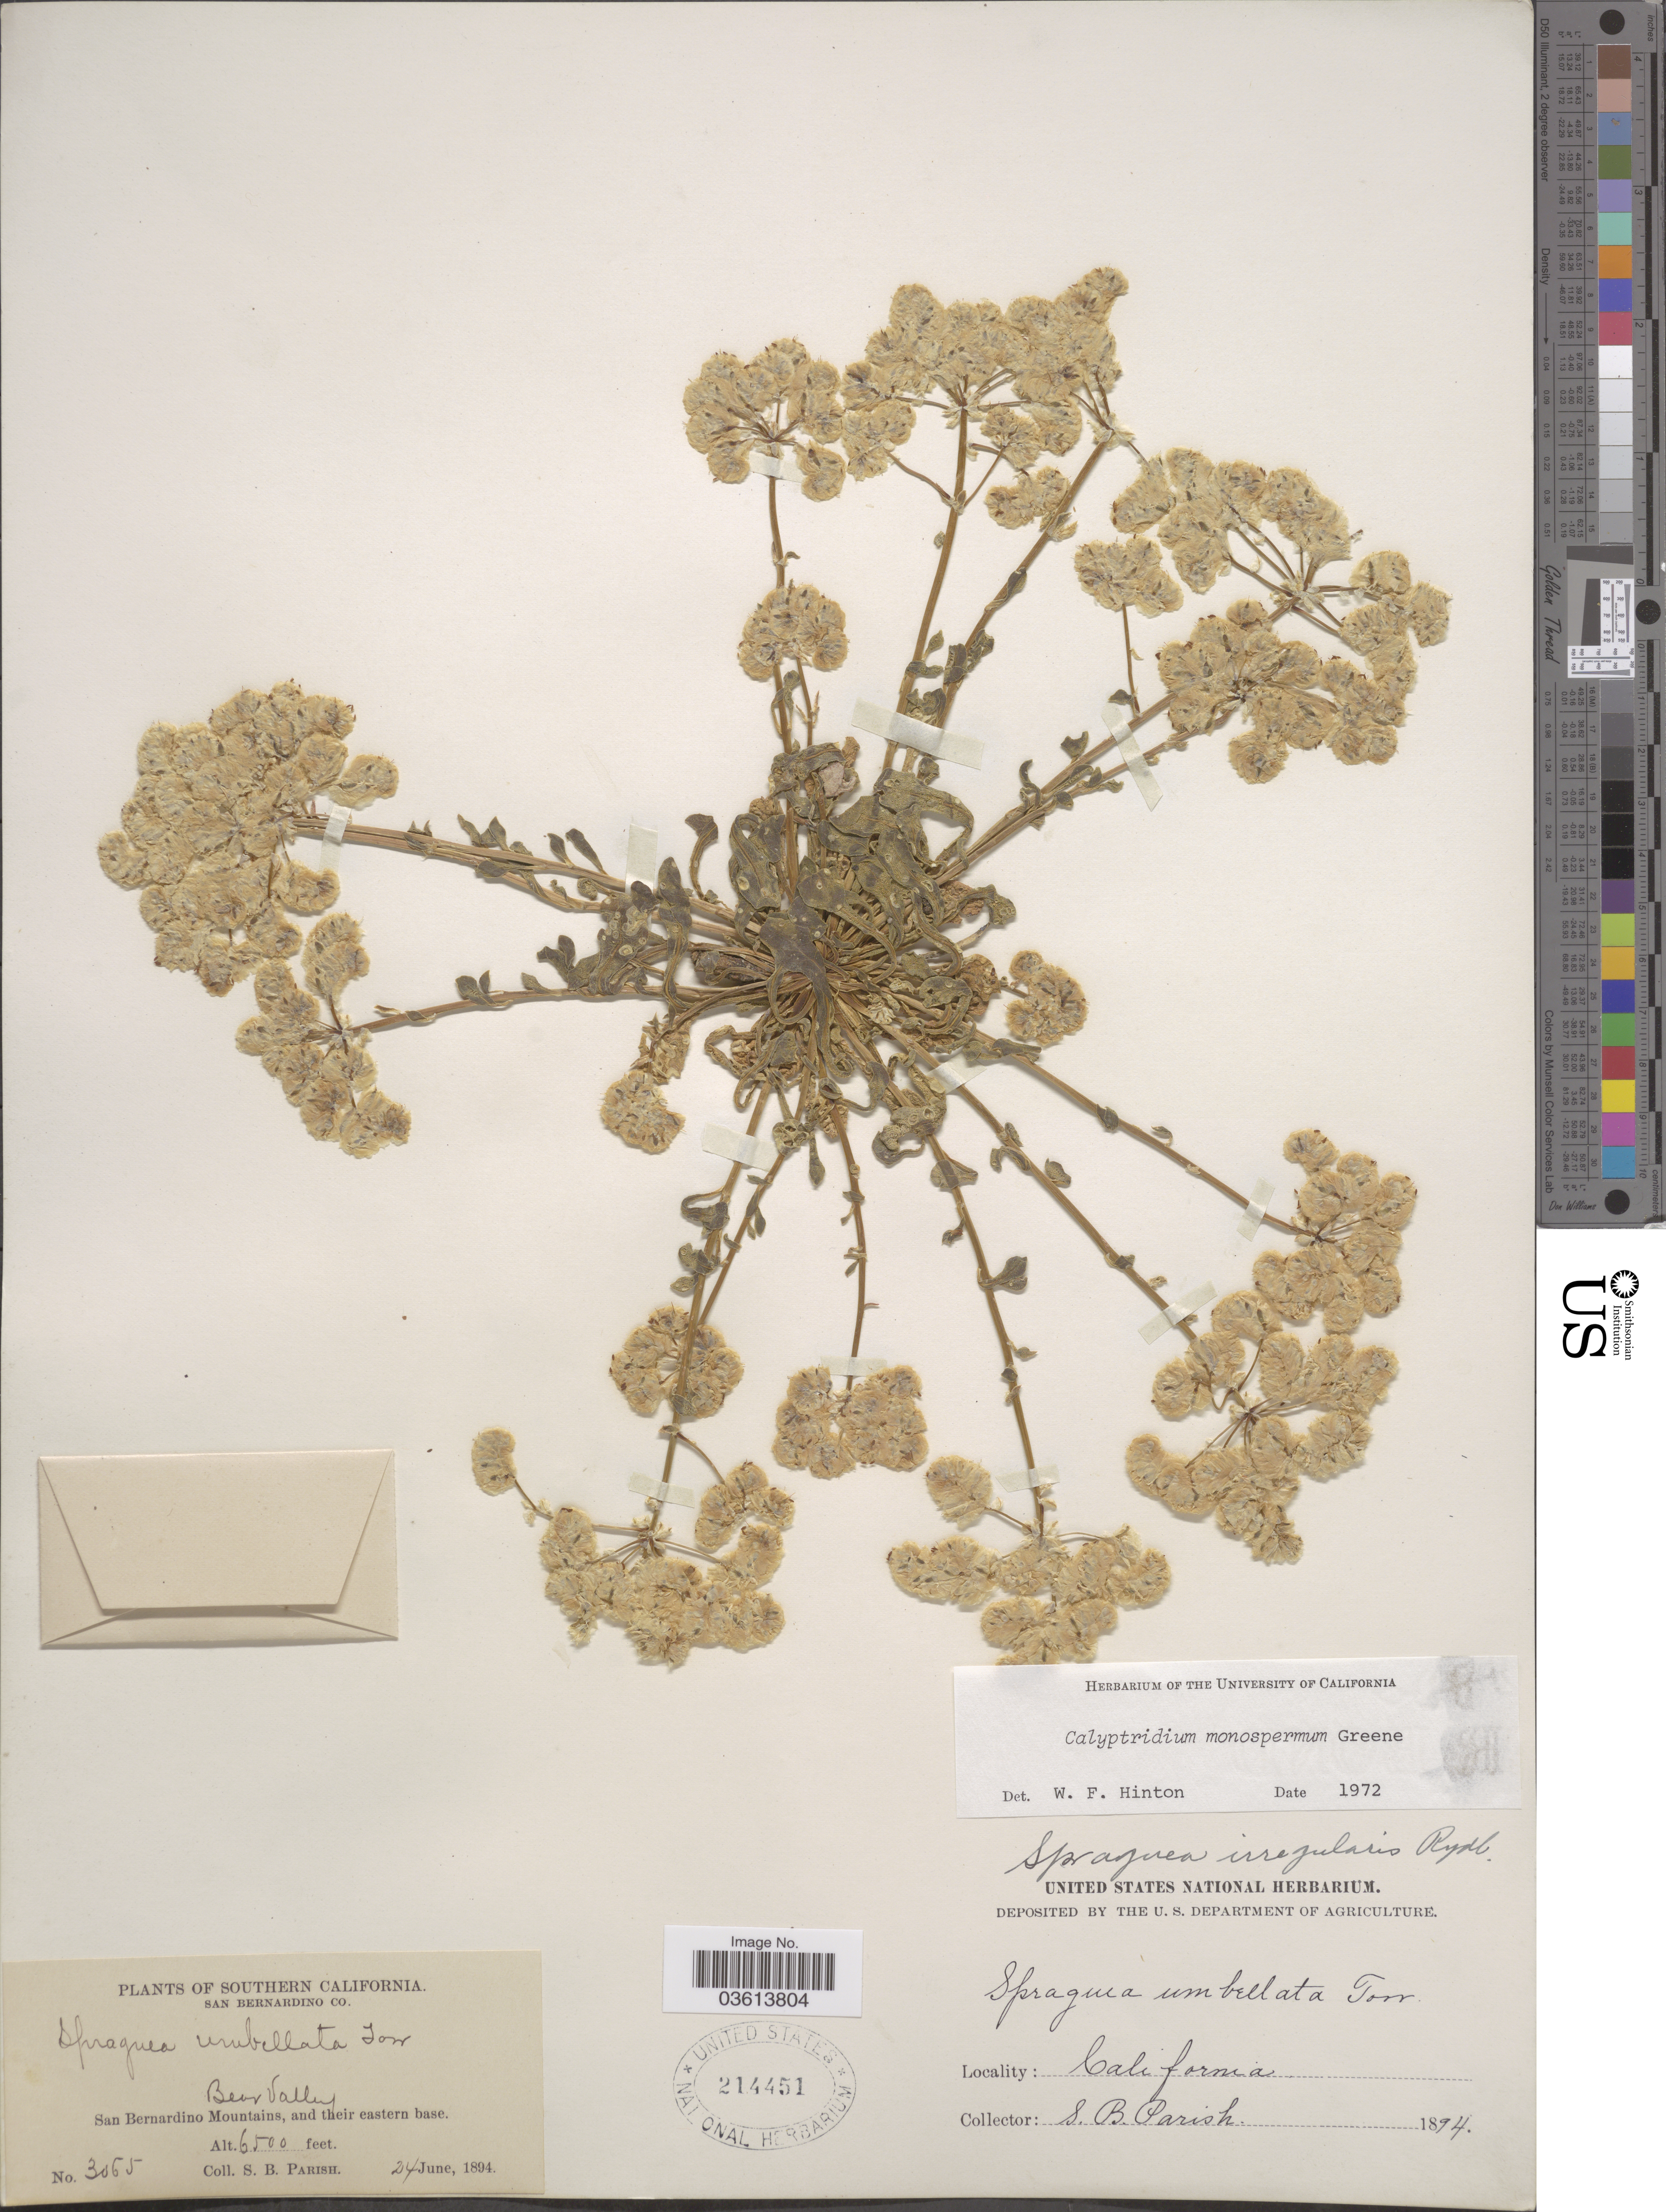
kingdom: Plantae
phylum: Tracheophyta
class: Magnoliopsida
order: Caryophyllales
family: Montiaceae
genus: Calyptridium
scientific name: Calyptridium monospermum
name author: Greene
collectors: S. B. Parish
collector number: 3065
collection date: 1894-06-24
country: United States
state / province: California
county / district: San Bernardino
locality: Southern California. San Bernardino Co. Bear Valley. San Bernardino Mountains, and their eastern base.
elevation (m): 1981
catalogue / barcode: US 214451